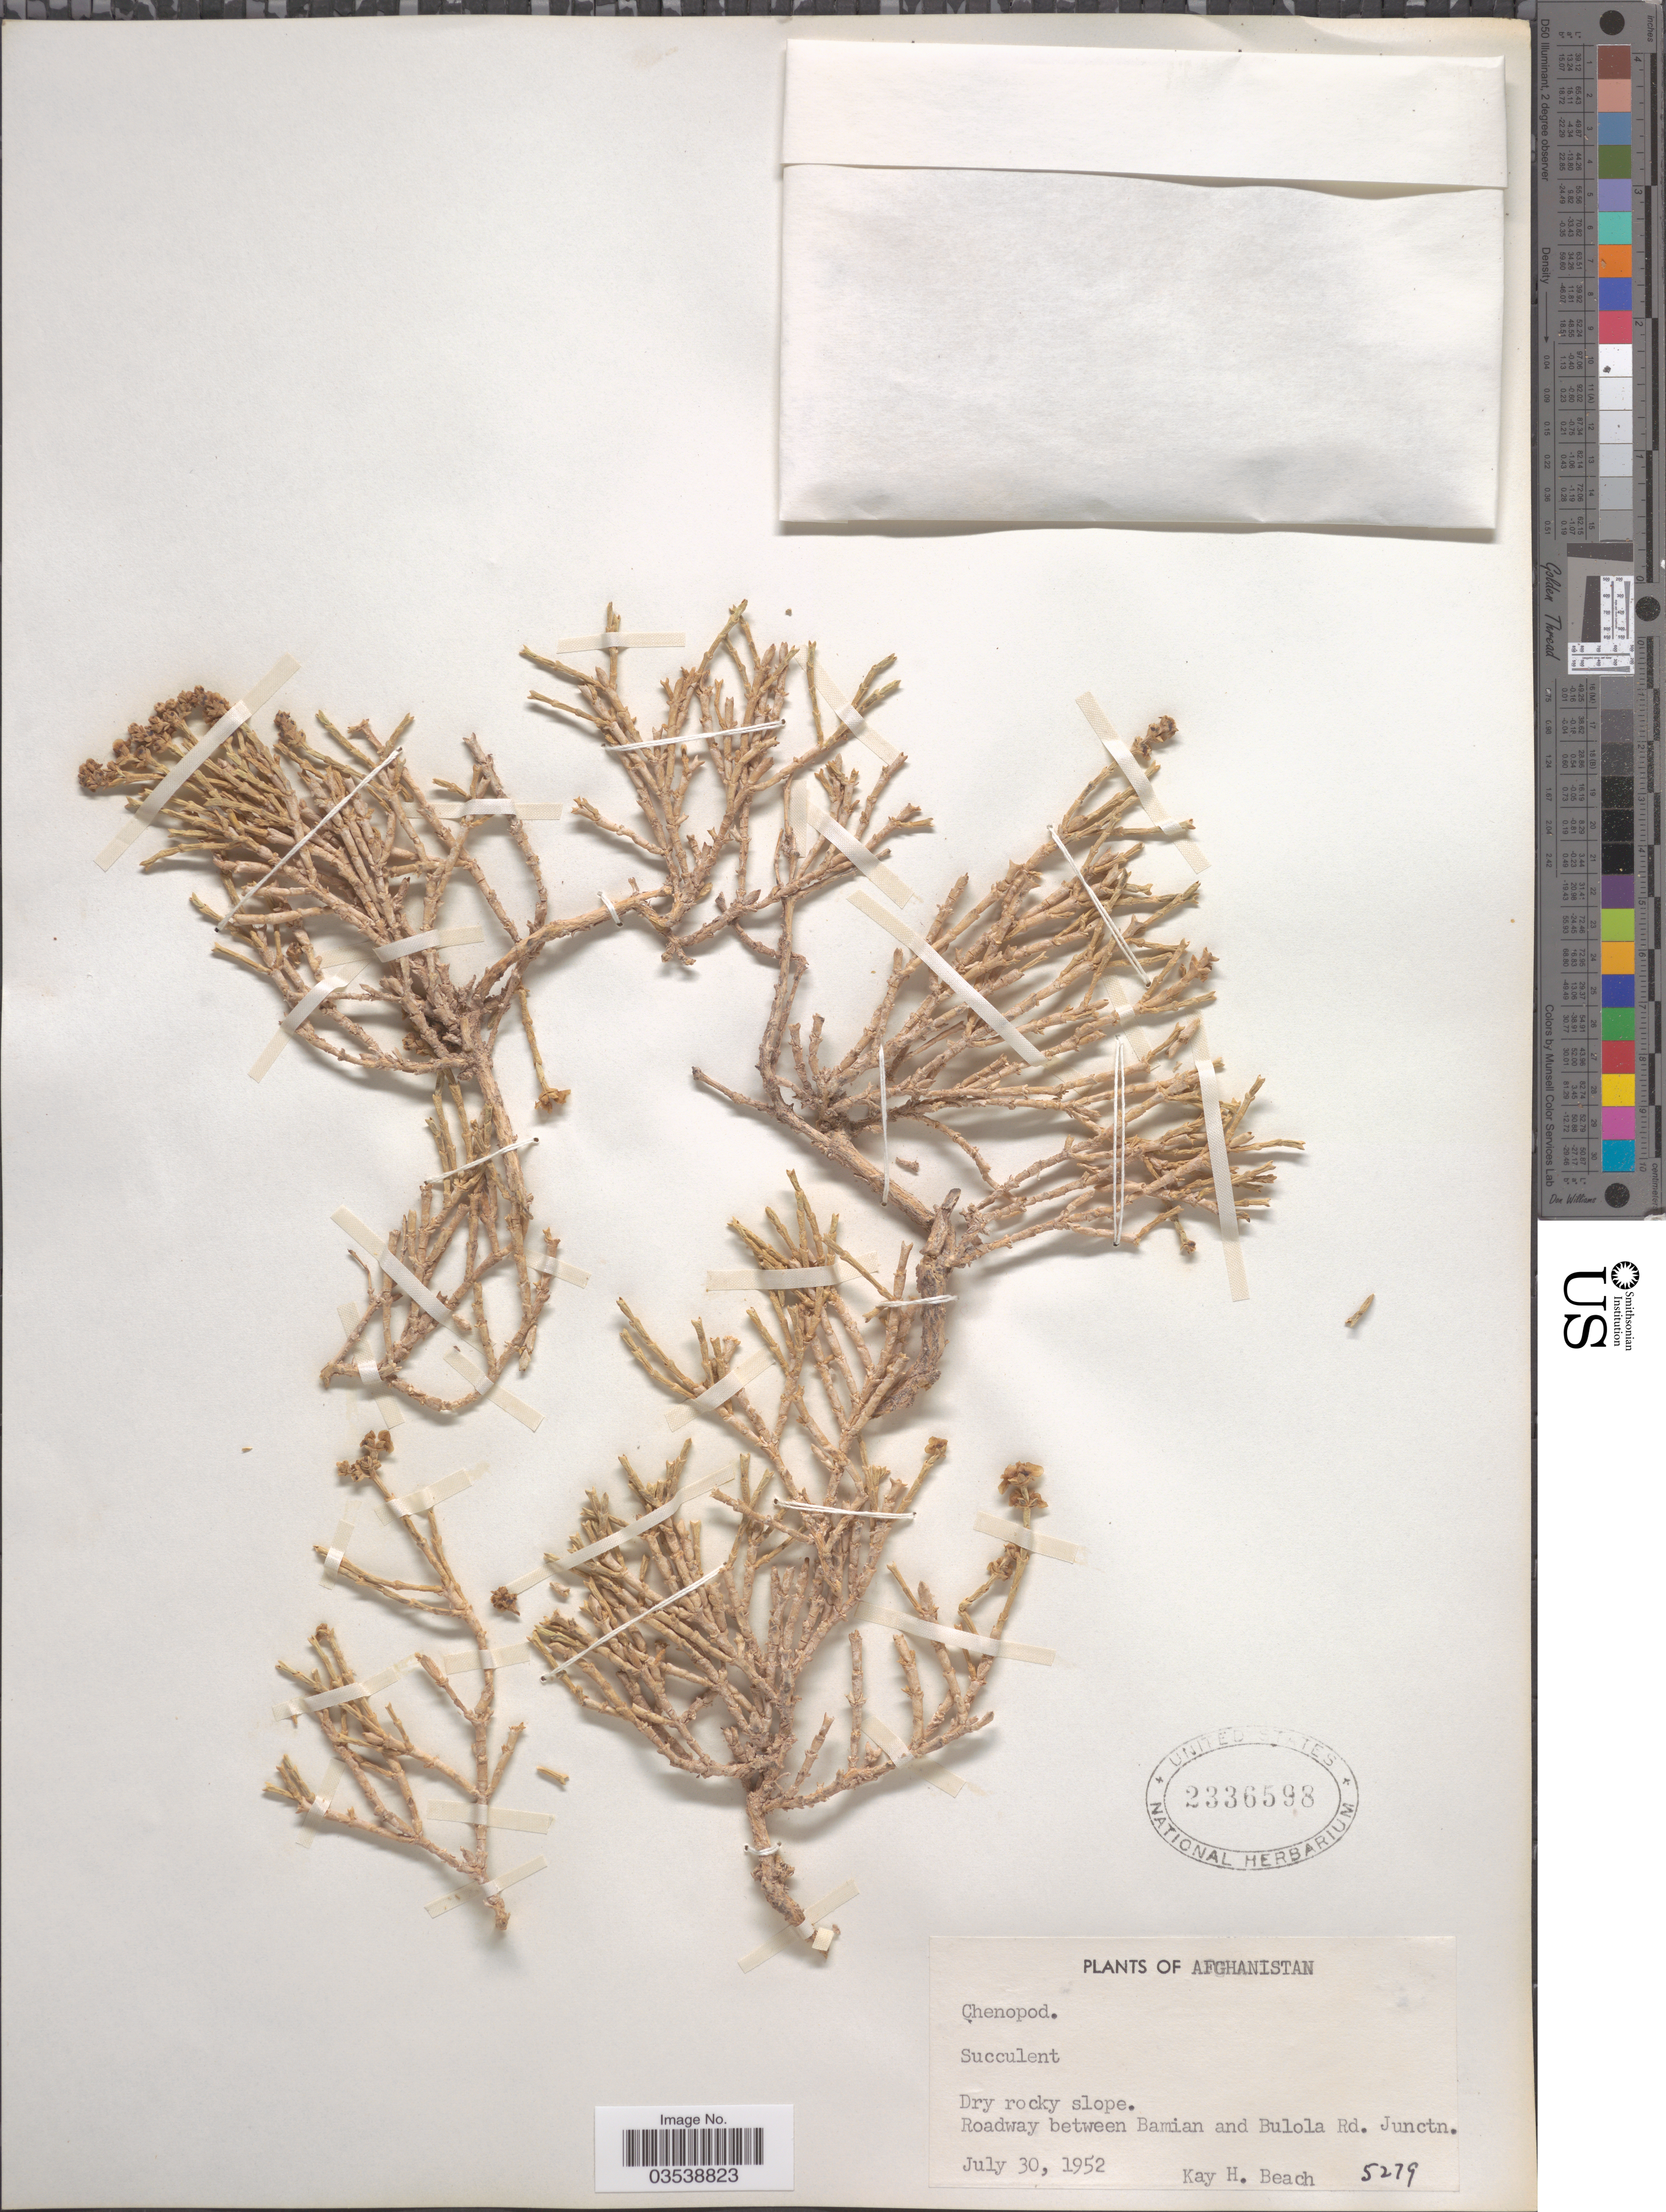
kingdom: Plantae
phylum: Tracheophyta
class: Magnoliopsida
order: Caryophyllales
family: Amaranthaceae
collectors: K. H. Beach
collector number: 5279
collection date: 1952-07-30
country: Afghanistan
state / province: Bamian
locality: Roadway between Bamian and Bulola Rd. Junction.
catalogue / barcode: US 2336598